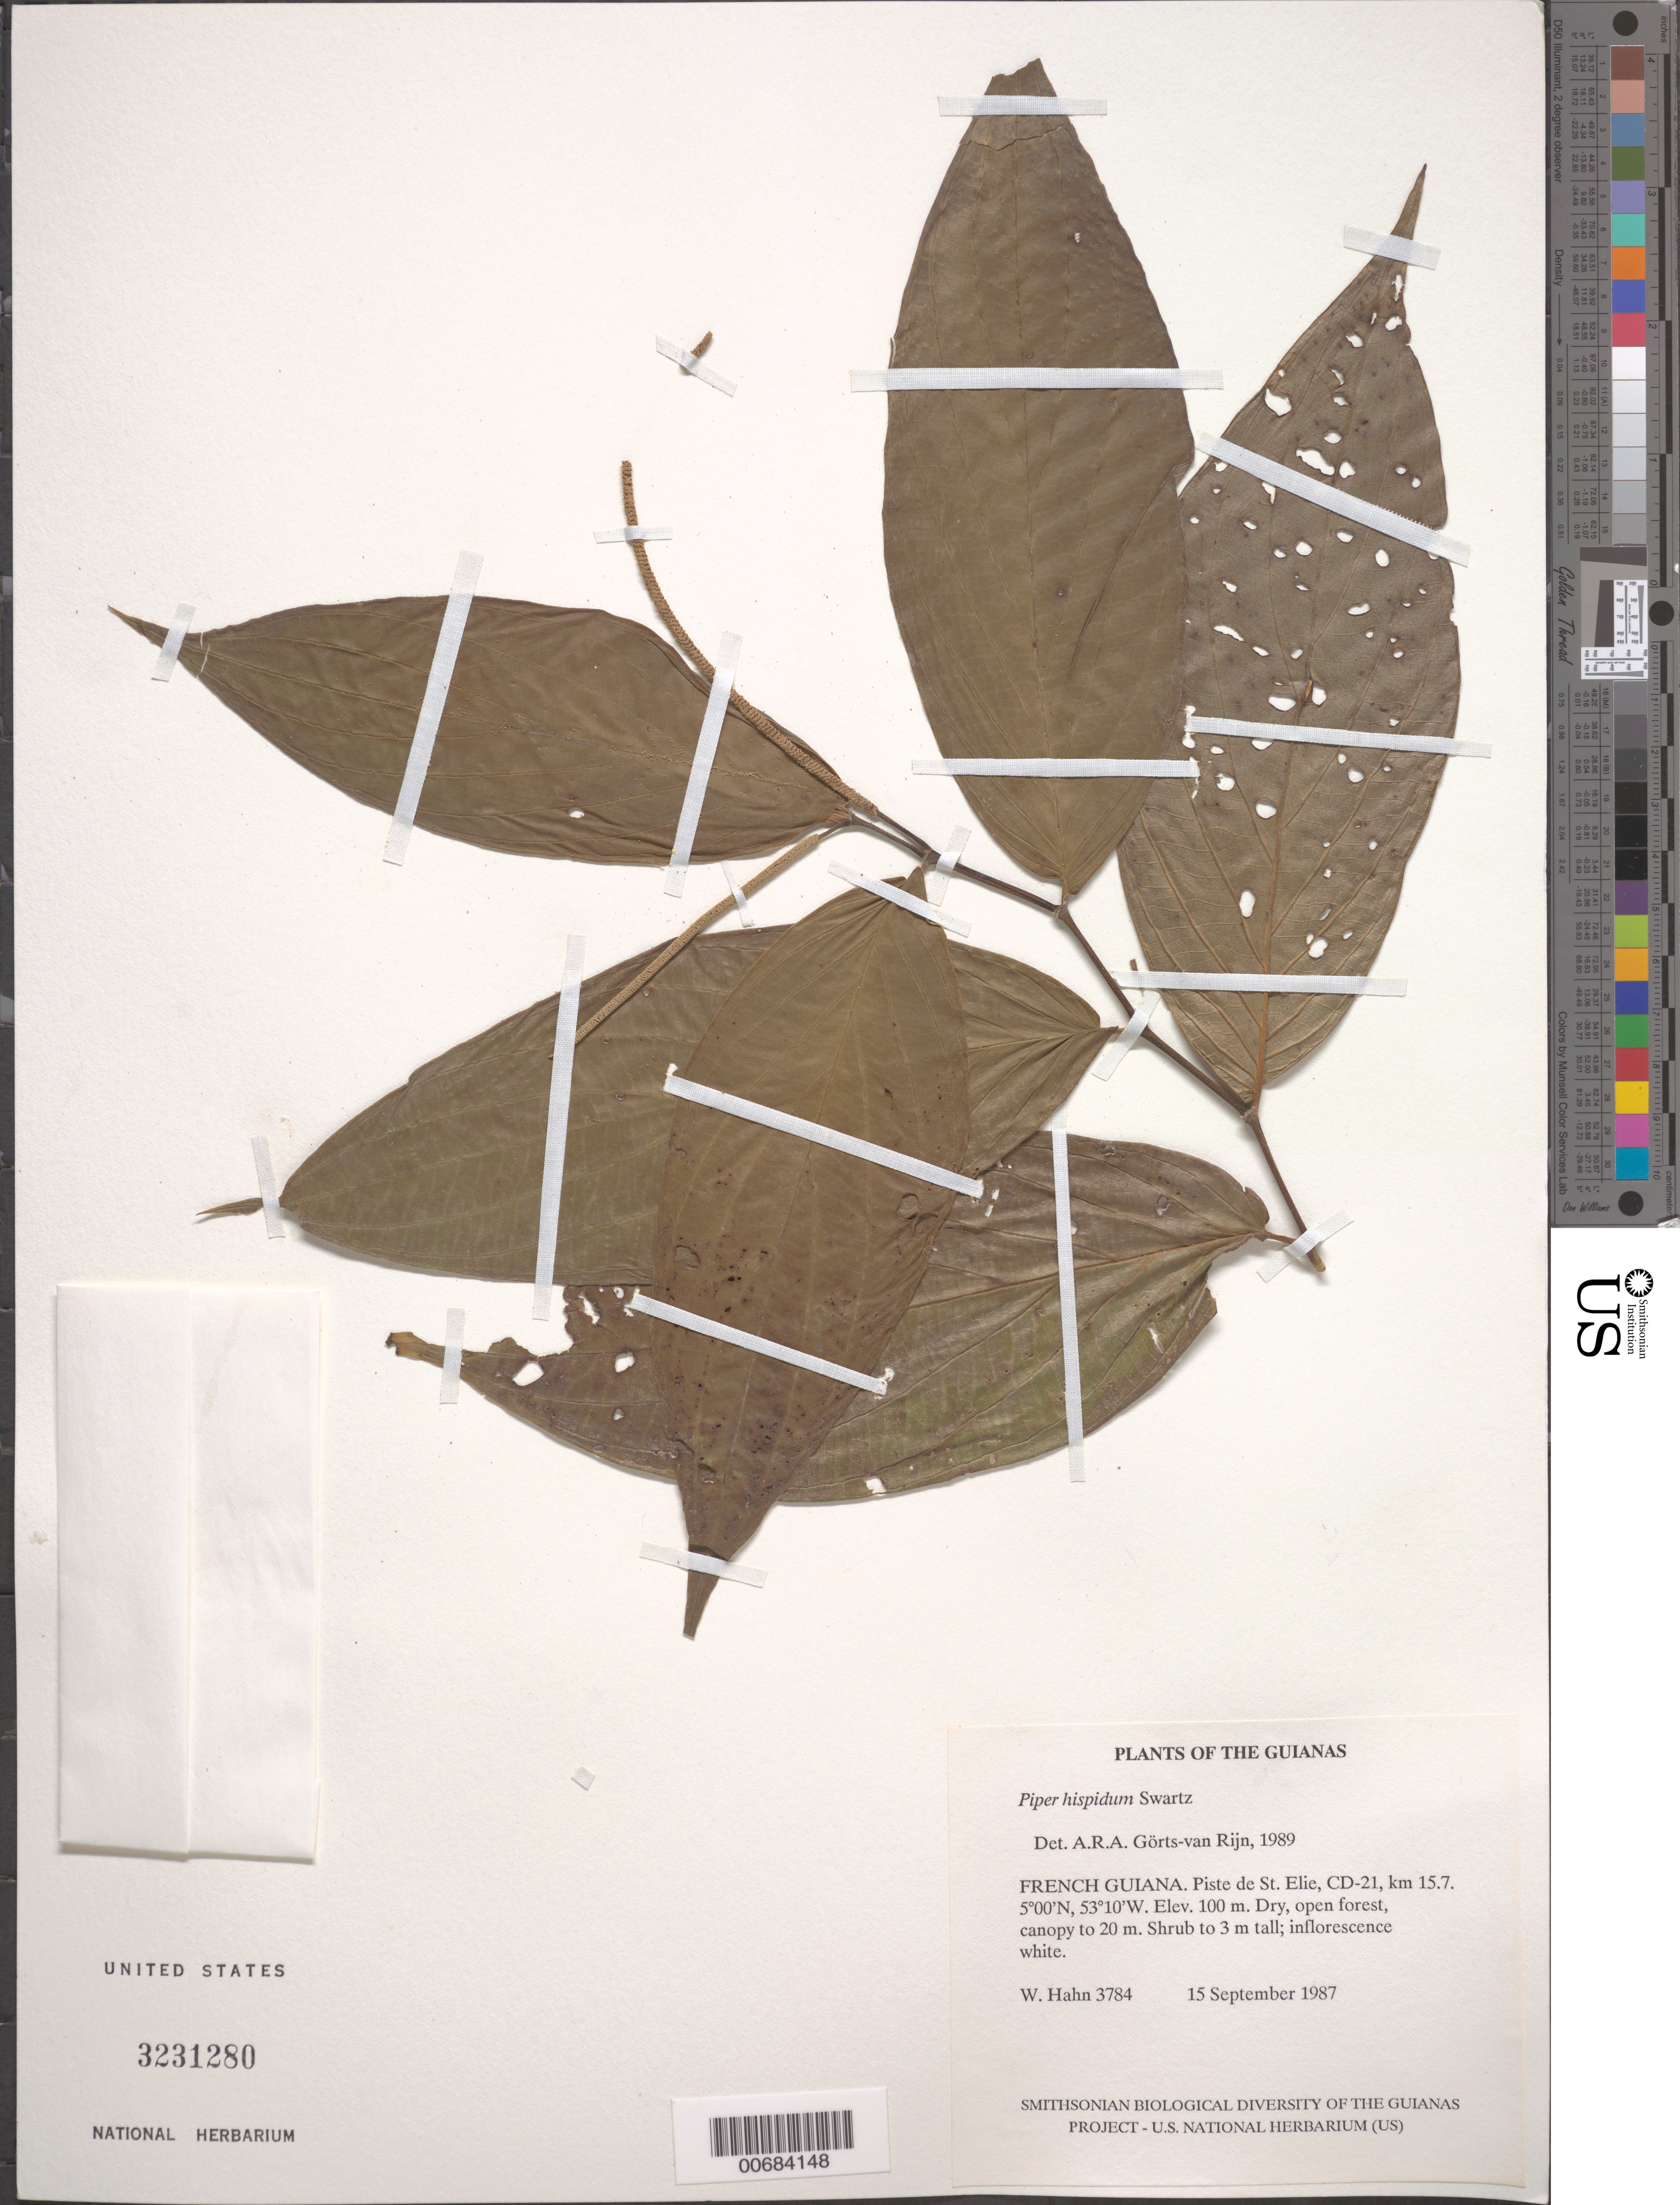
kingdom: Plantae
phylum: Tracheophyta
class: Magnoliopsida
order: Piperales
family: Piperaceae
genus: Piper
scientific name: Piper hispidum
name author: Sw.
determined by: Görts-van Rijn, A. R. A.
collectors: W. Hahn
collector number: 3784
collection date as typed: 15 September 1987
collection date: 1987-09-15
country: French Guiana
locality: Piste de St. Elie, CD-21, km 15.7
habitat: Dry, open forest, canopy to 20 m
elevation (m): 100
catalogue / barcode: US 3231280